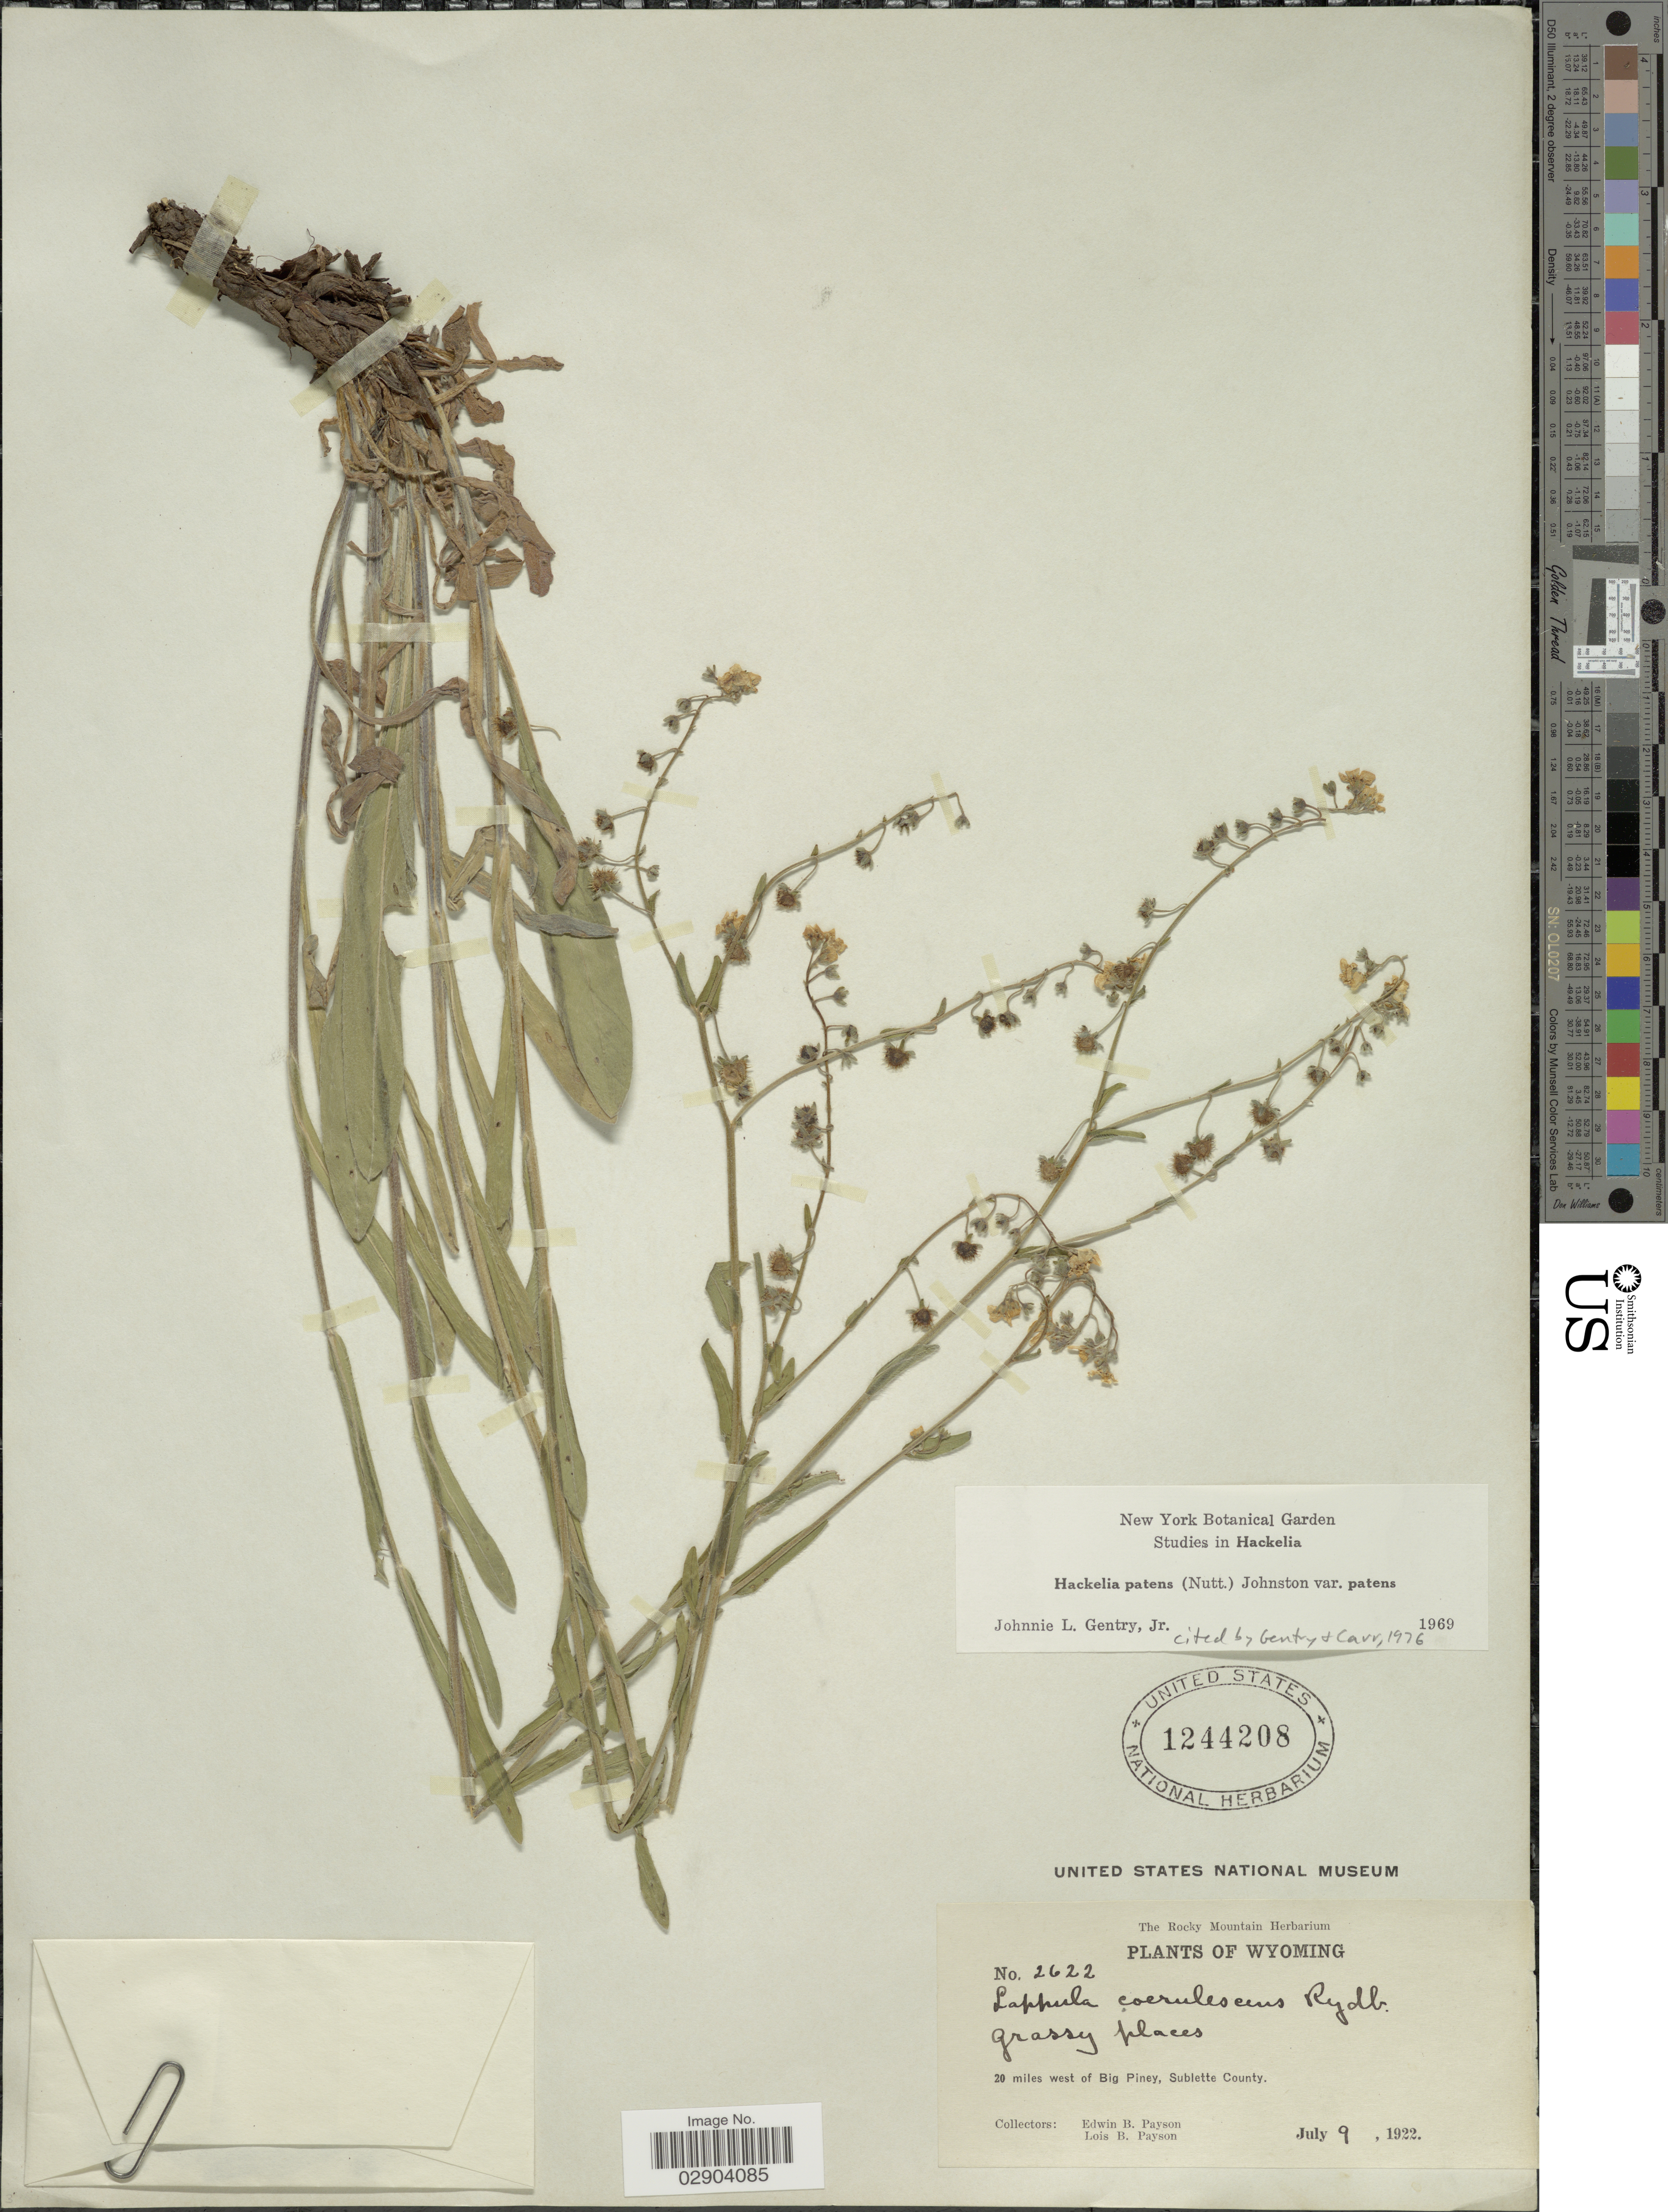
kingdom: Plantae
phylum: Tracheophyta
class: Magnoliopsida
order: Boraginales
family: Boraginaceae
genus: Hackelia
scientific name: Hackelia patens var. patens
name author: (Nutt.) I.M. Johnst.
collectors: E. B. Payson & L. Payson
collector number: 2622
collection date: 1922-07-09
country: United States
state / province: Wyoming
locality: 20 miles west of Big Piney, Sublette County.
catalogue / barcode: US 1244208